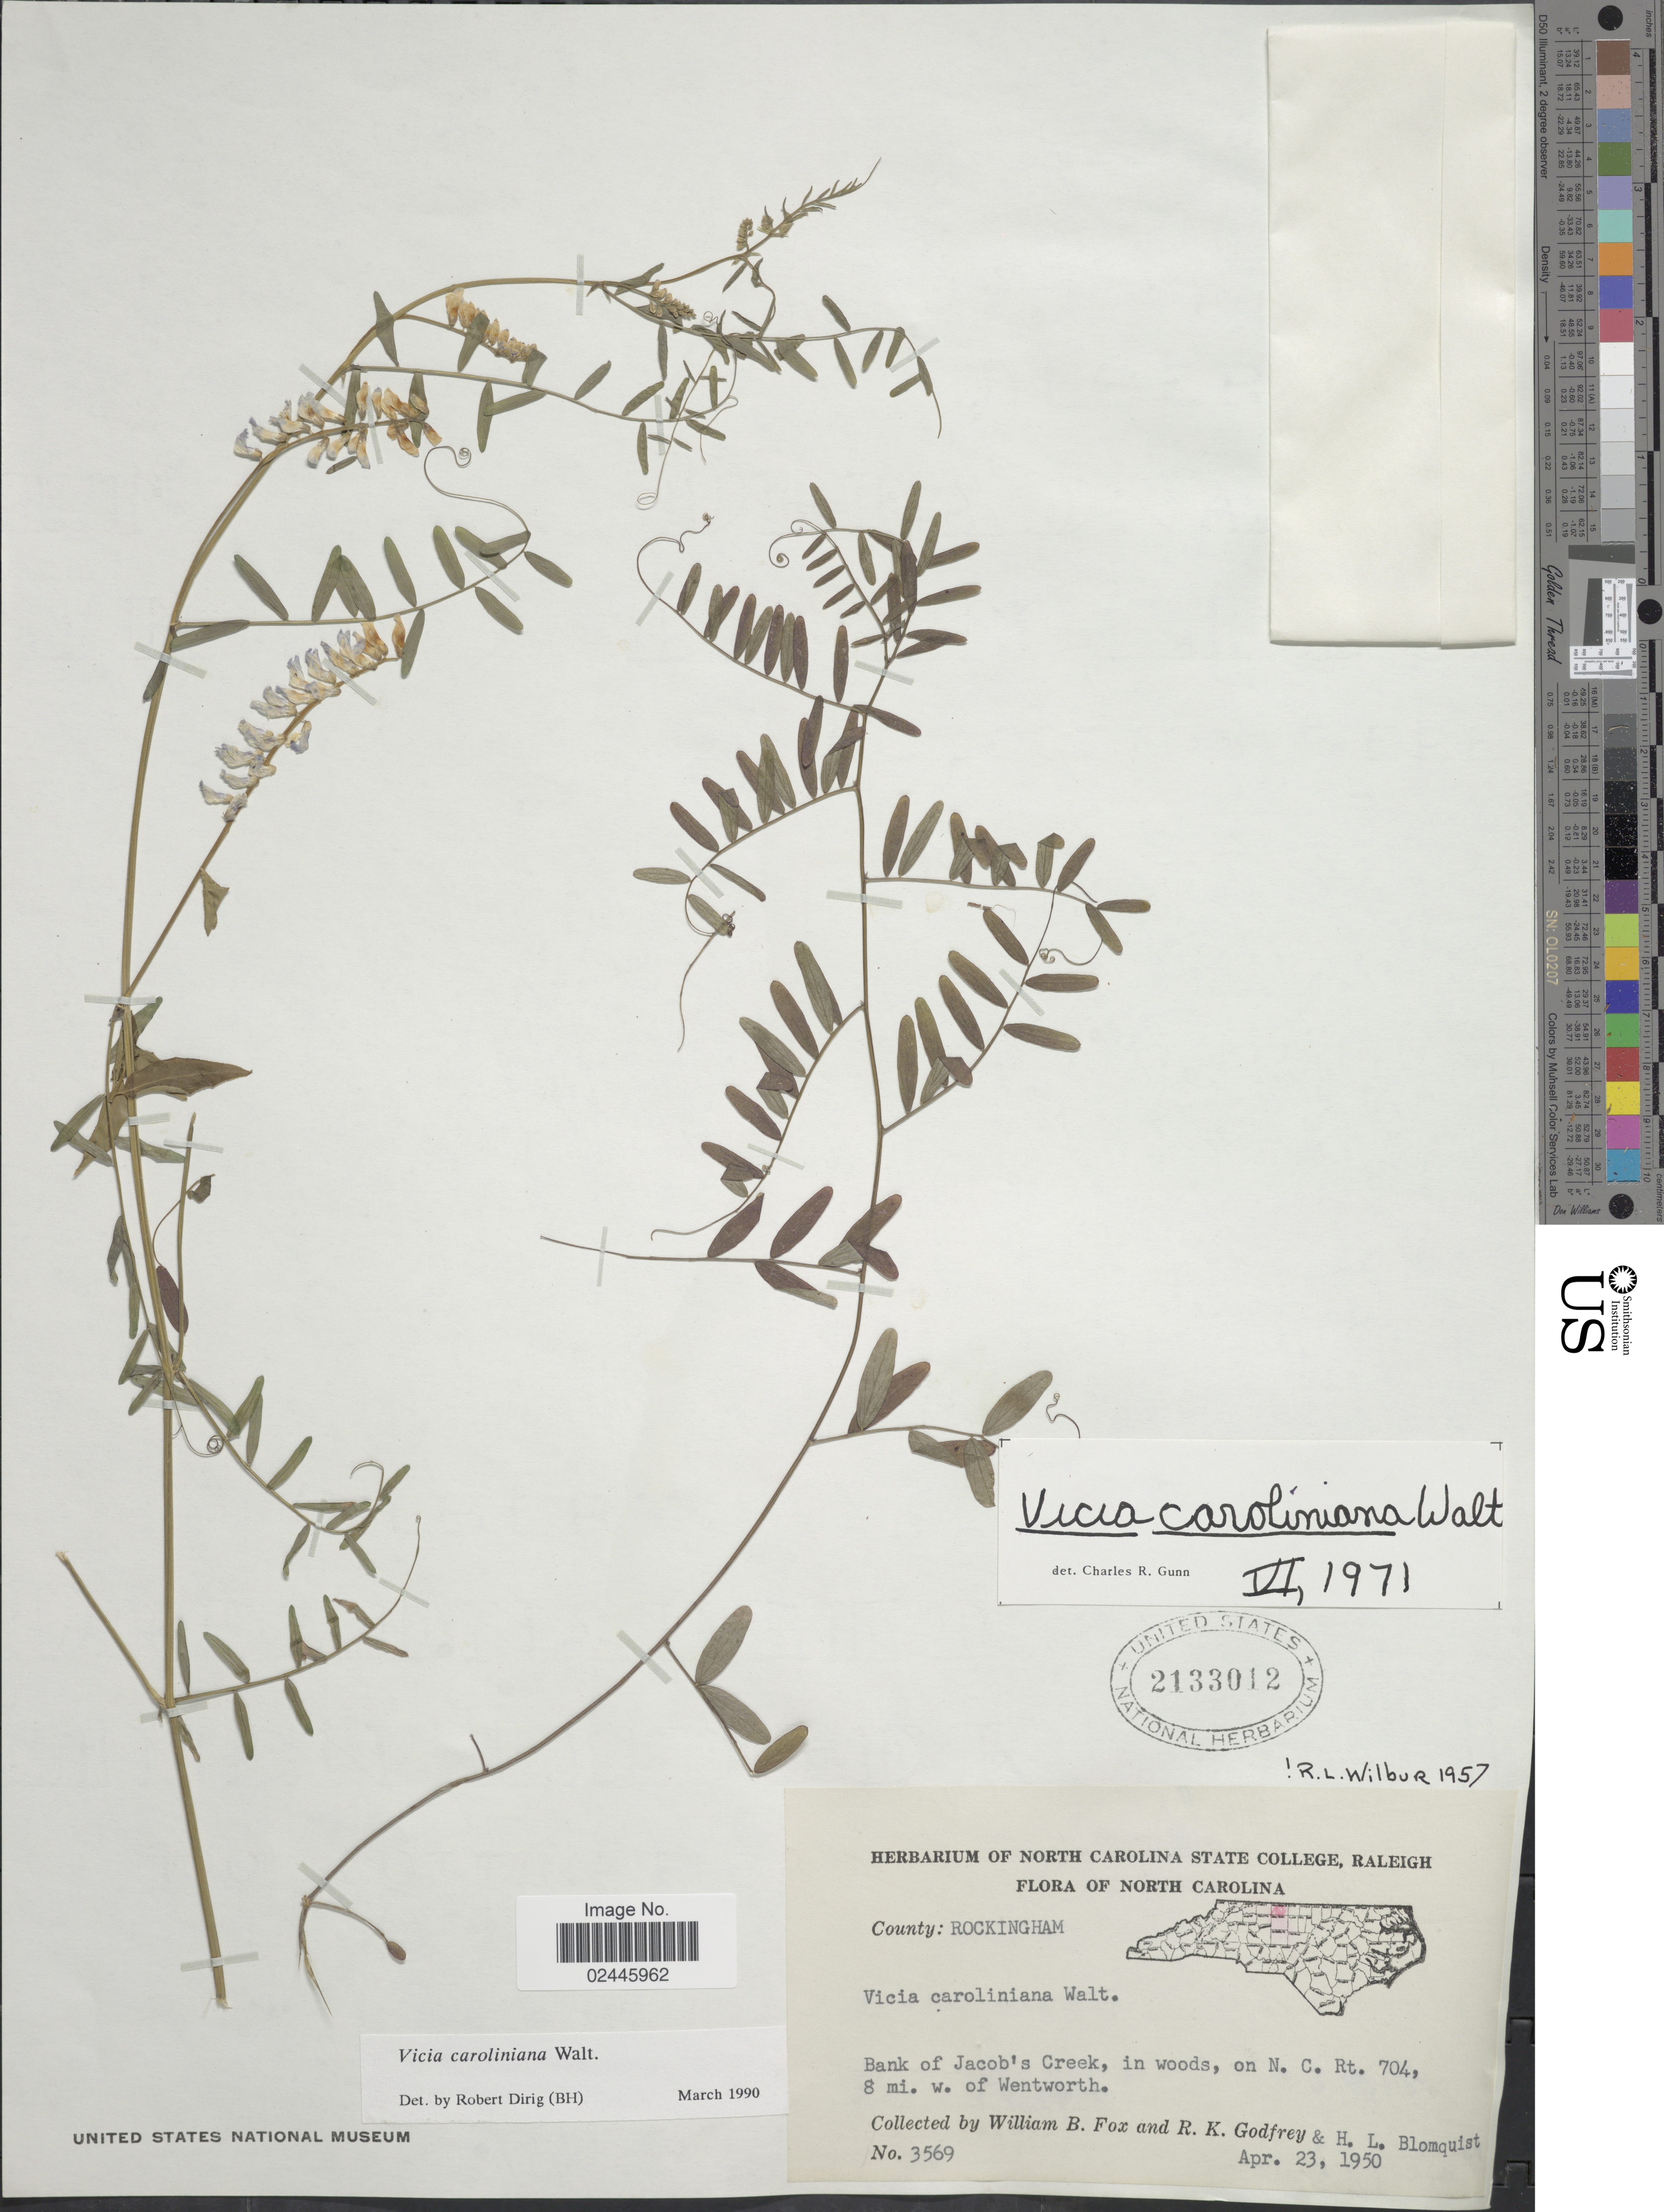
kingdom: Plantae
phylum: Tracheophyta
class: Magnoliopsida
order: Fabales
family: Fabaceae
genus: Vicia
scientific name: Vicia caroliniana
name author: Walter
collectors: W. B. Fox, R. K. Godfrey & H. Blomquist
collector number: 3569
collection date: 1950-04-23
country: United States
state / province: North Carolina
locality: County: Rockingham, bank of Jacob's Creek, in woods, on N.C. Rt. 704, 8 mi. w. of Wenthworth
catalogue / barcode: US 2133012